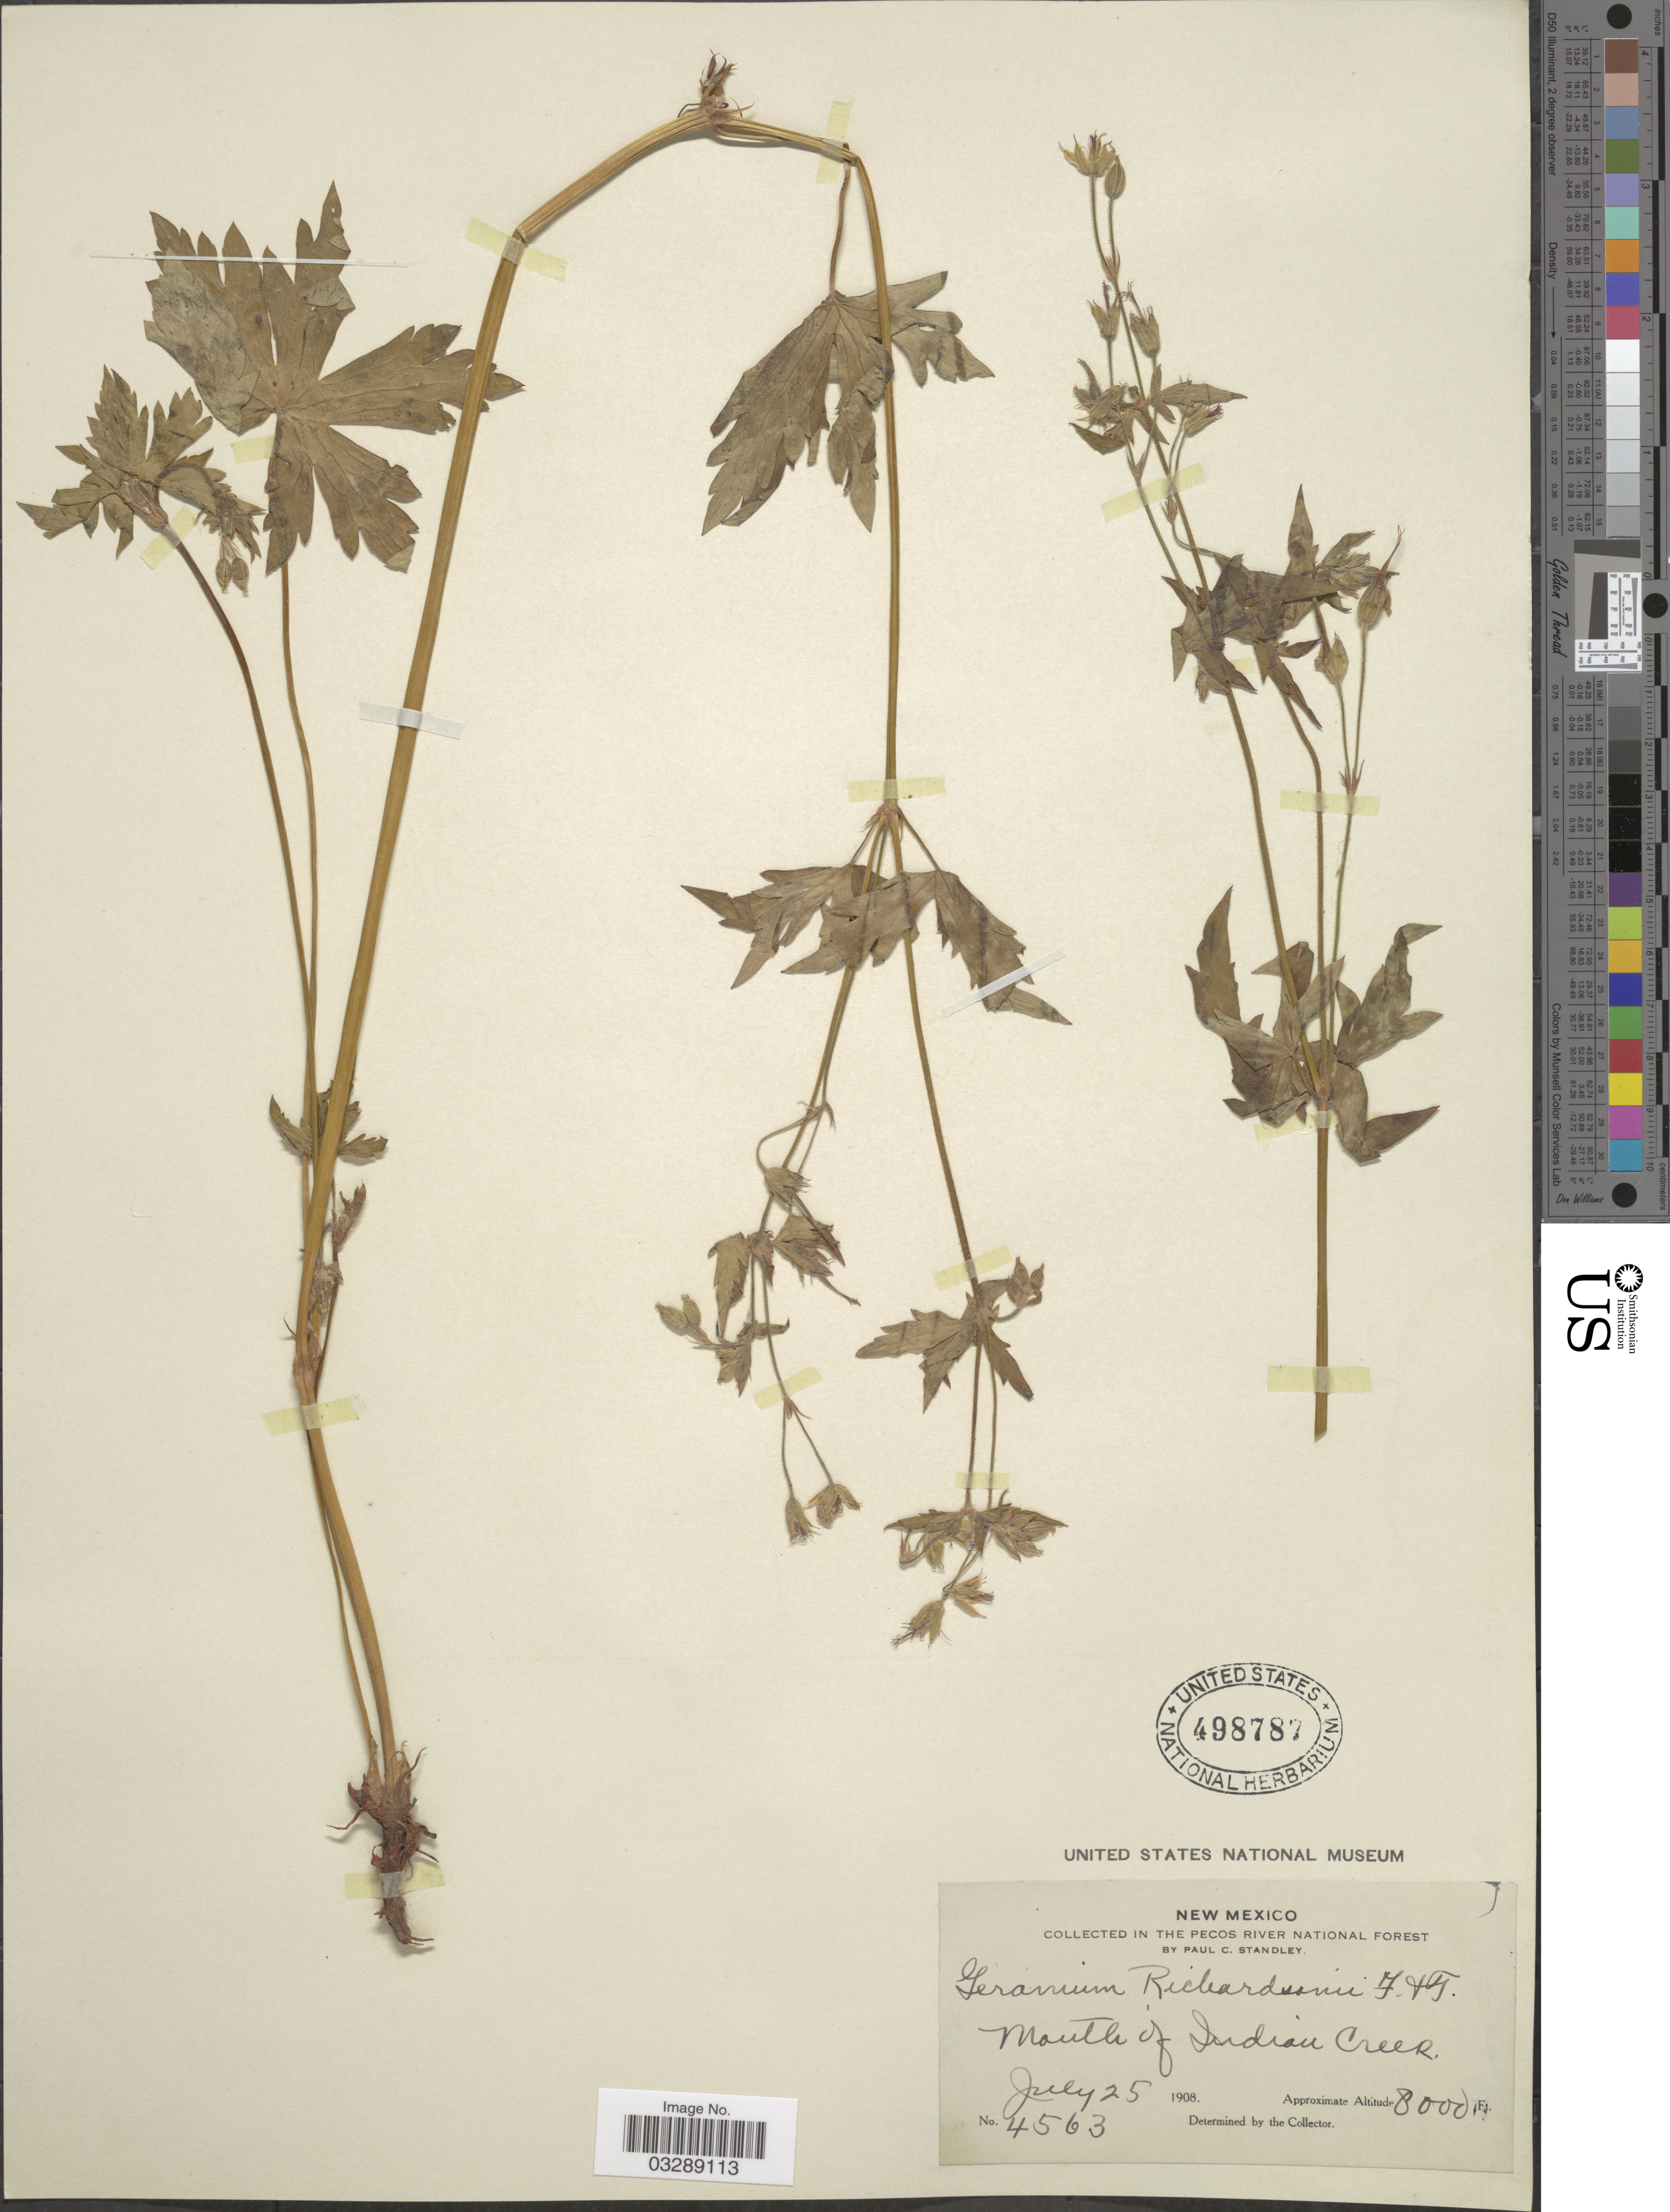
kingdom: Plantae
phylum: Tracheophyta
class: Magnoliopsida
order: Geraniales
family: Geraniaceae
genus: Geranium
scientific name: Geranium richardsonii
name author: Fisch. & Trautv.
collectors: P. C. Standley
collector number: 4563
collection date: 1908-07-25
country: United States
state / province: New Mexico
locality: The Pecos River National Forest. Mouth of Indian Creek.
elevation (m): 2438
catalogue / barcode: US 498787